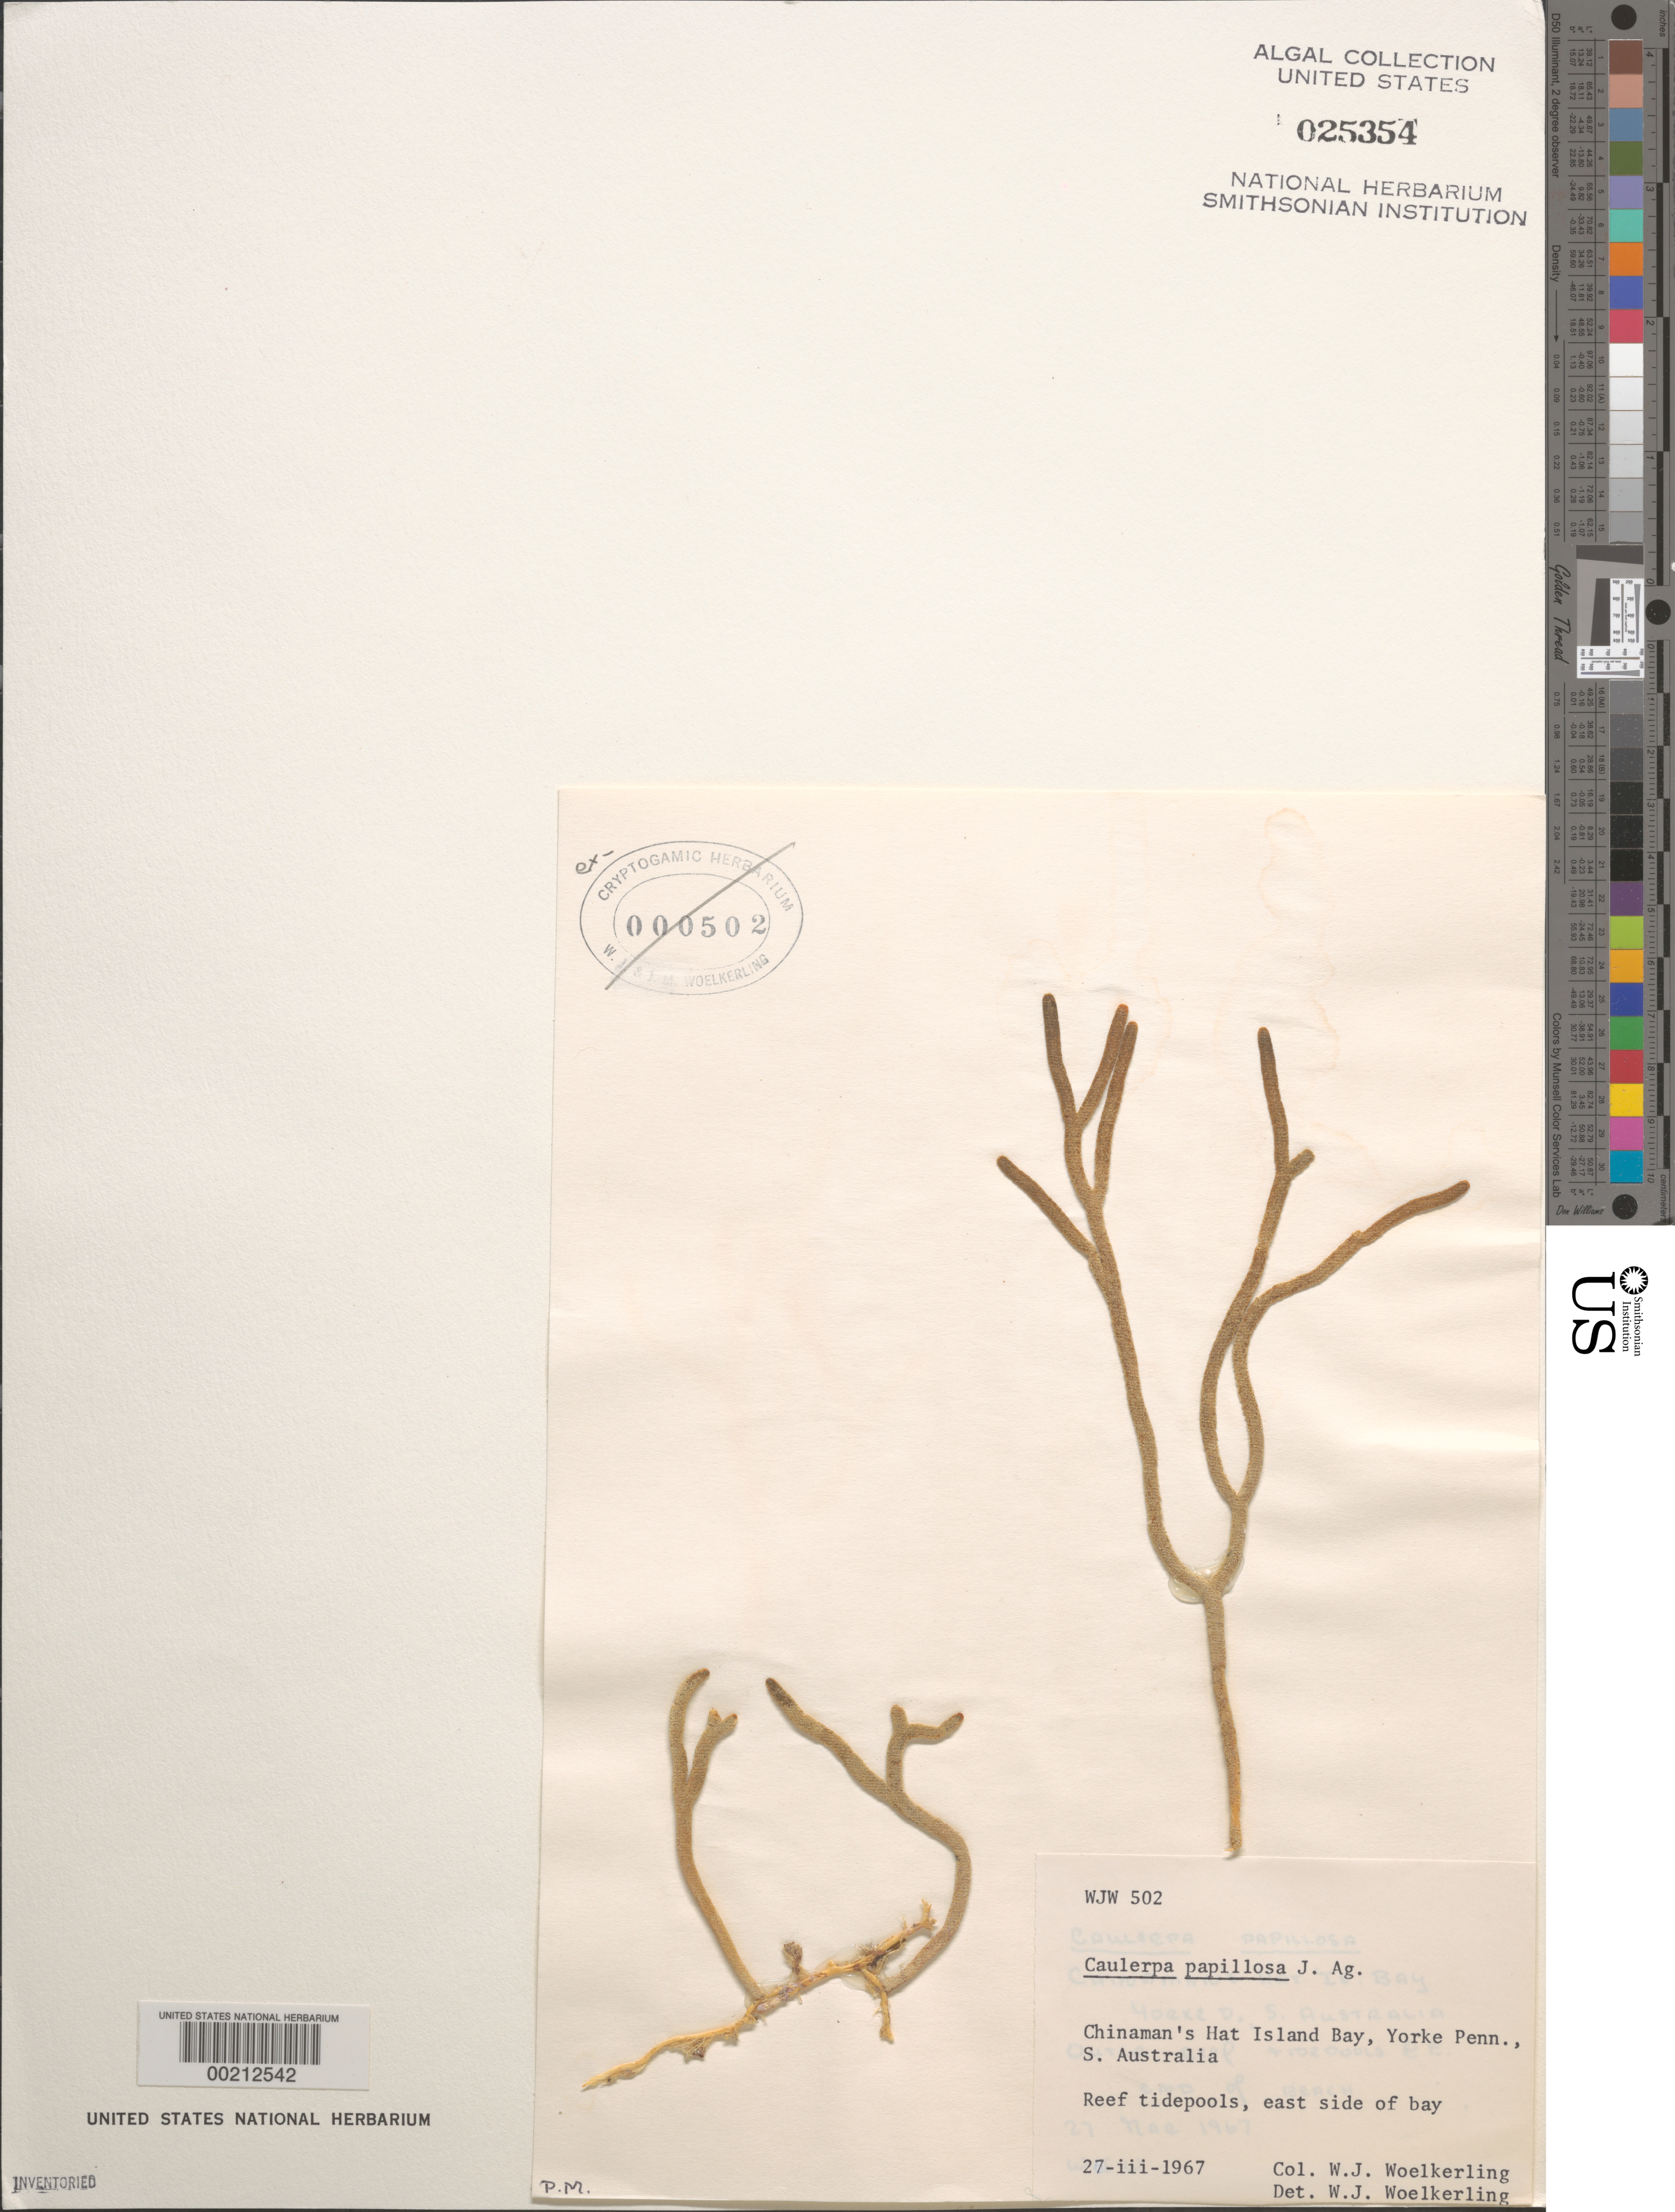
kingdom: Plantae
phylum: Chlorophyta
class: Ulvophyceae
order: Bryopsidales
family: Caulerpaceae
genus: Caulerpa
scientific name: Caulerpa papillosa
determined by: Woelkerling, W. J.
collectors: W. Woelkerling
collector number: WJW 502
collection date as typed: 27 Mar 1967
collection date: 1967-03-27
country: Australia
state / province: South Australia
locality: Chinaman's Hat Island Bay, Yorke Peninsula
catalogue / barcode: US 25354